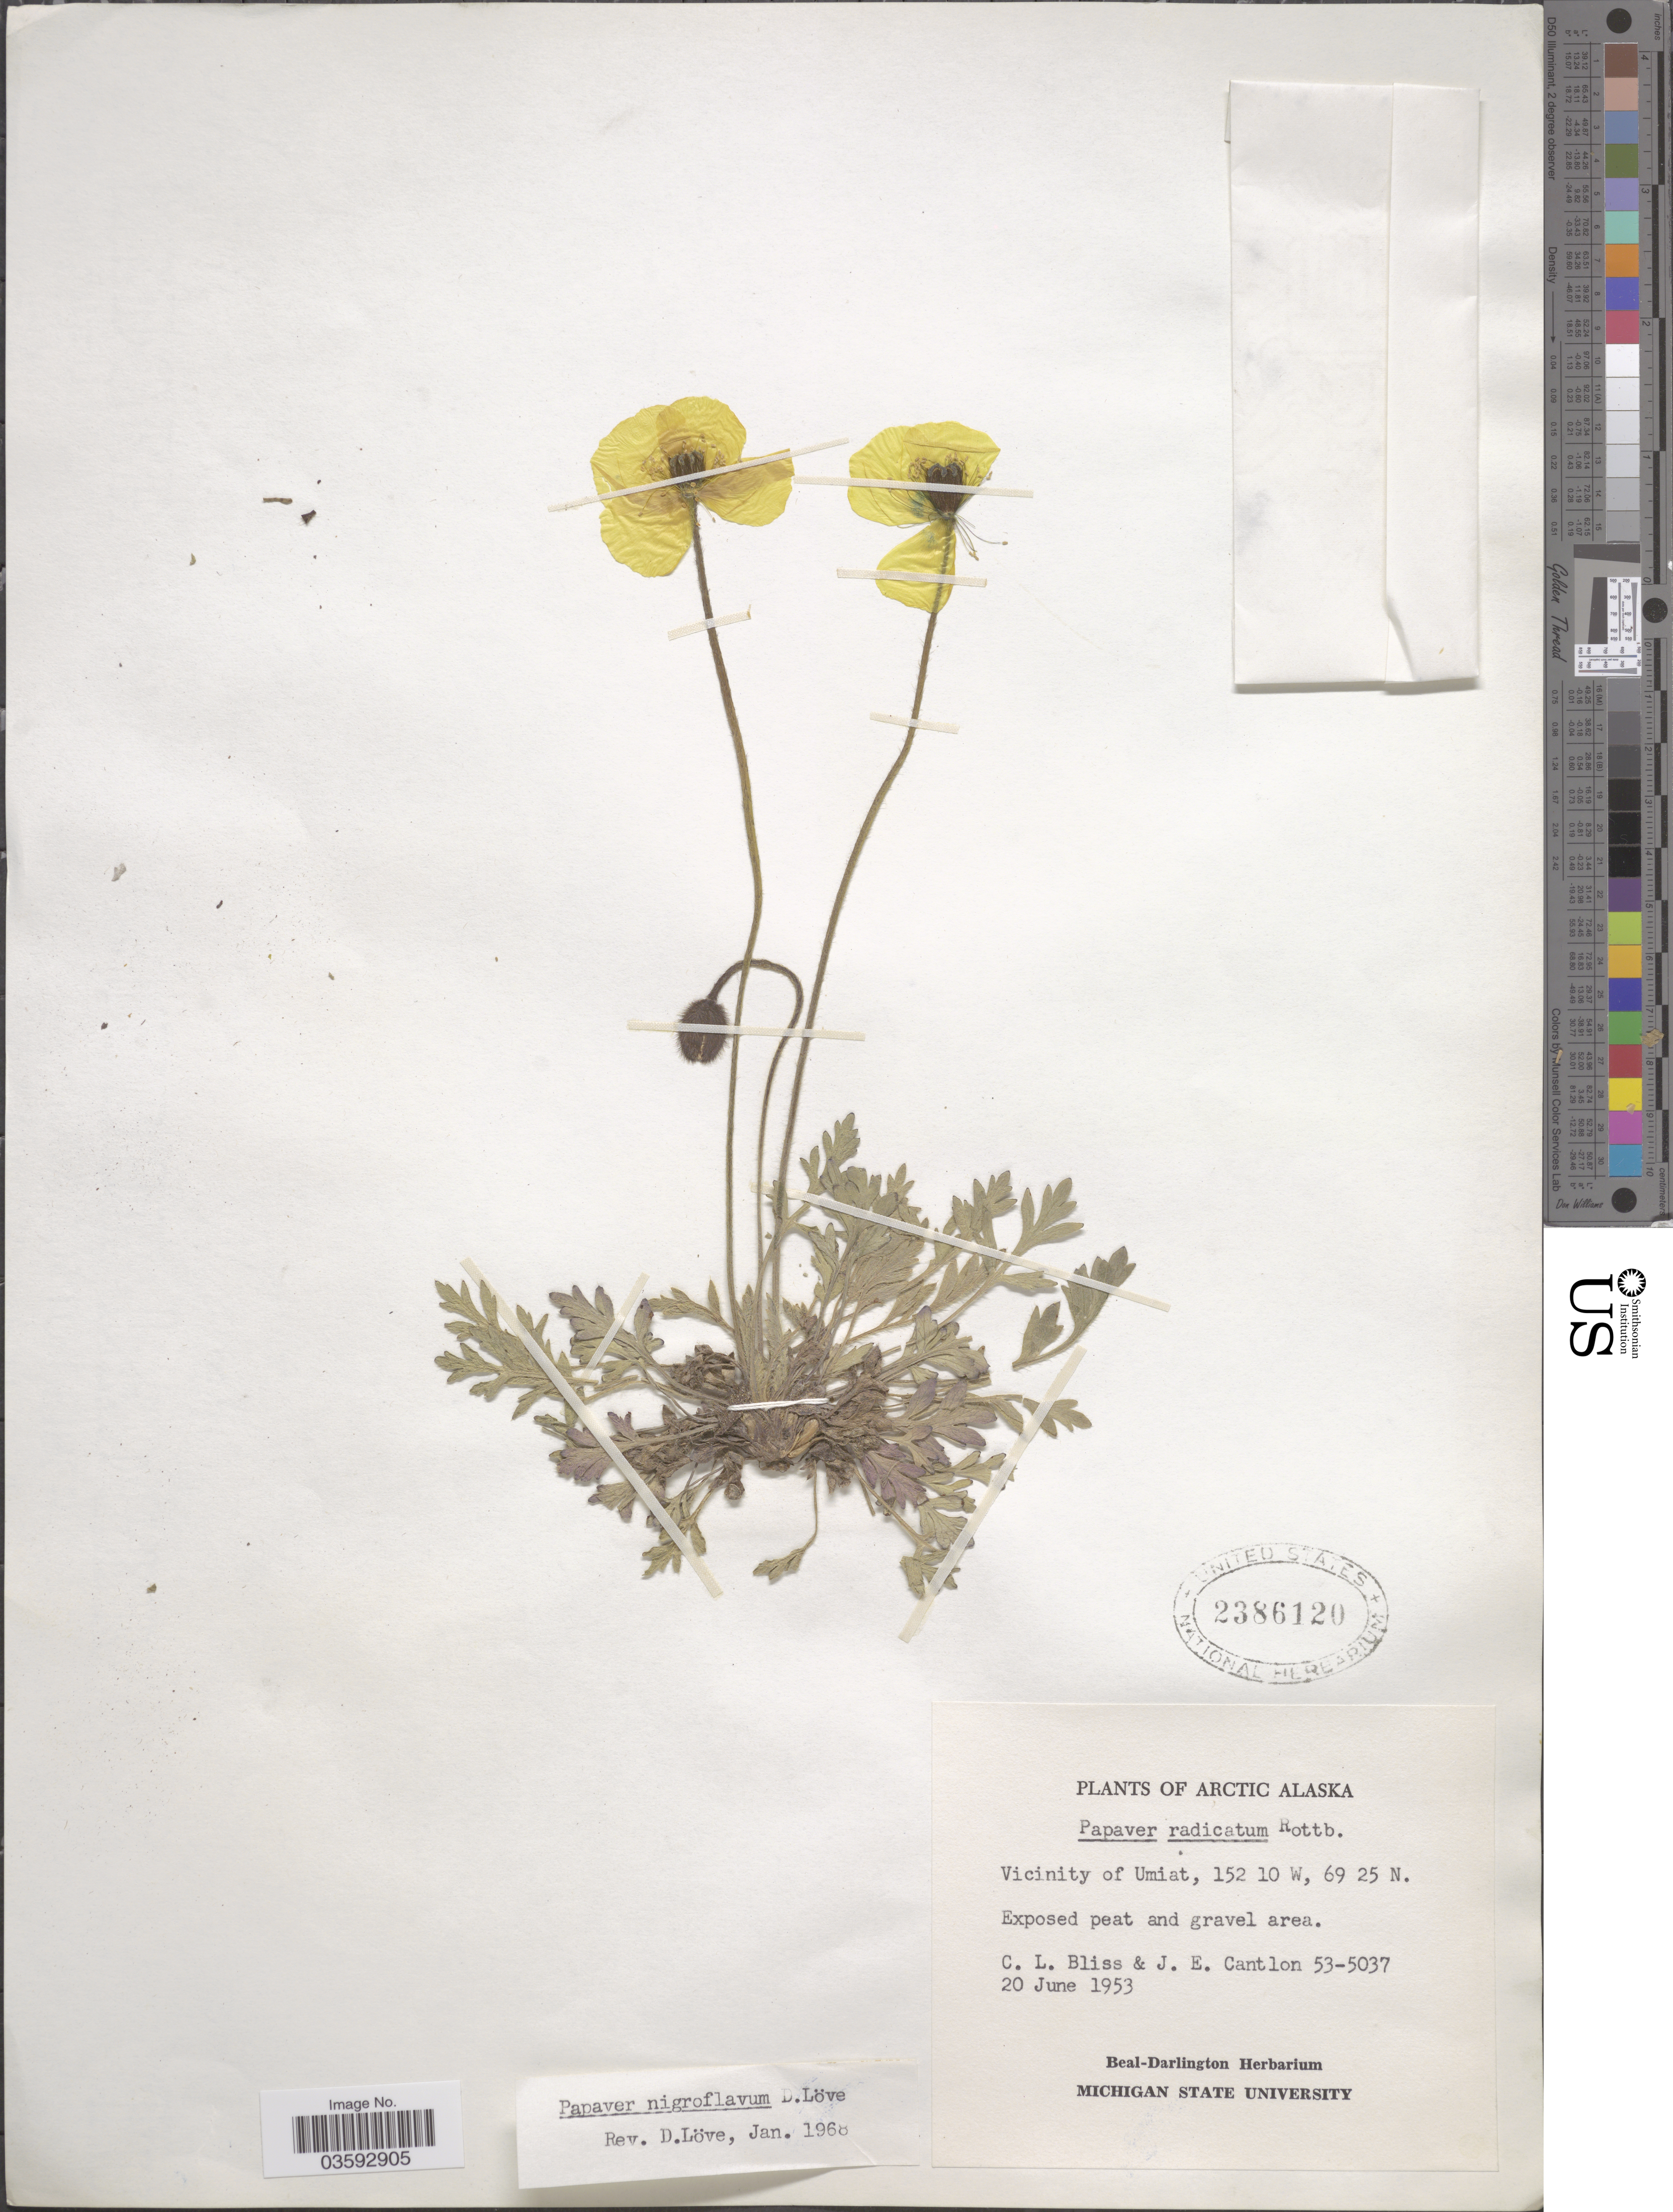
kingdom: Plantae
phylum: Tracheophyta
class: Magnoliopsida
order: Ranunculales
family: Papaveraceae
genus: Papaver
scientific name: Papaver radicatum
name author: Rottb.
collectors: C. Bliss & J. Cantlon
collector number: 53-5037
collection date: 1953-06-20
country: United States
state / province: Alaska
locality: Arctic Alaska. Vicinity of Umiat.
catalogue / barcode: US 2386120